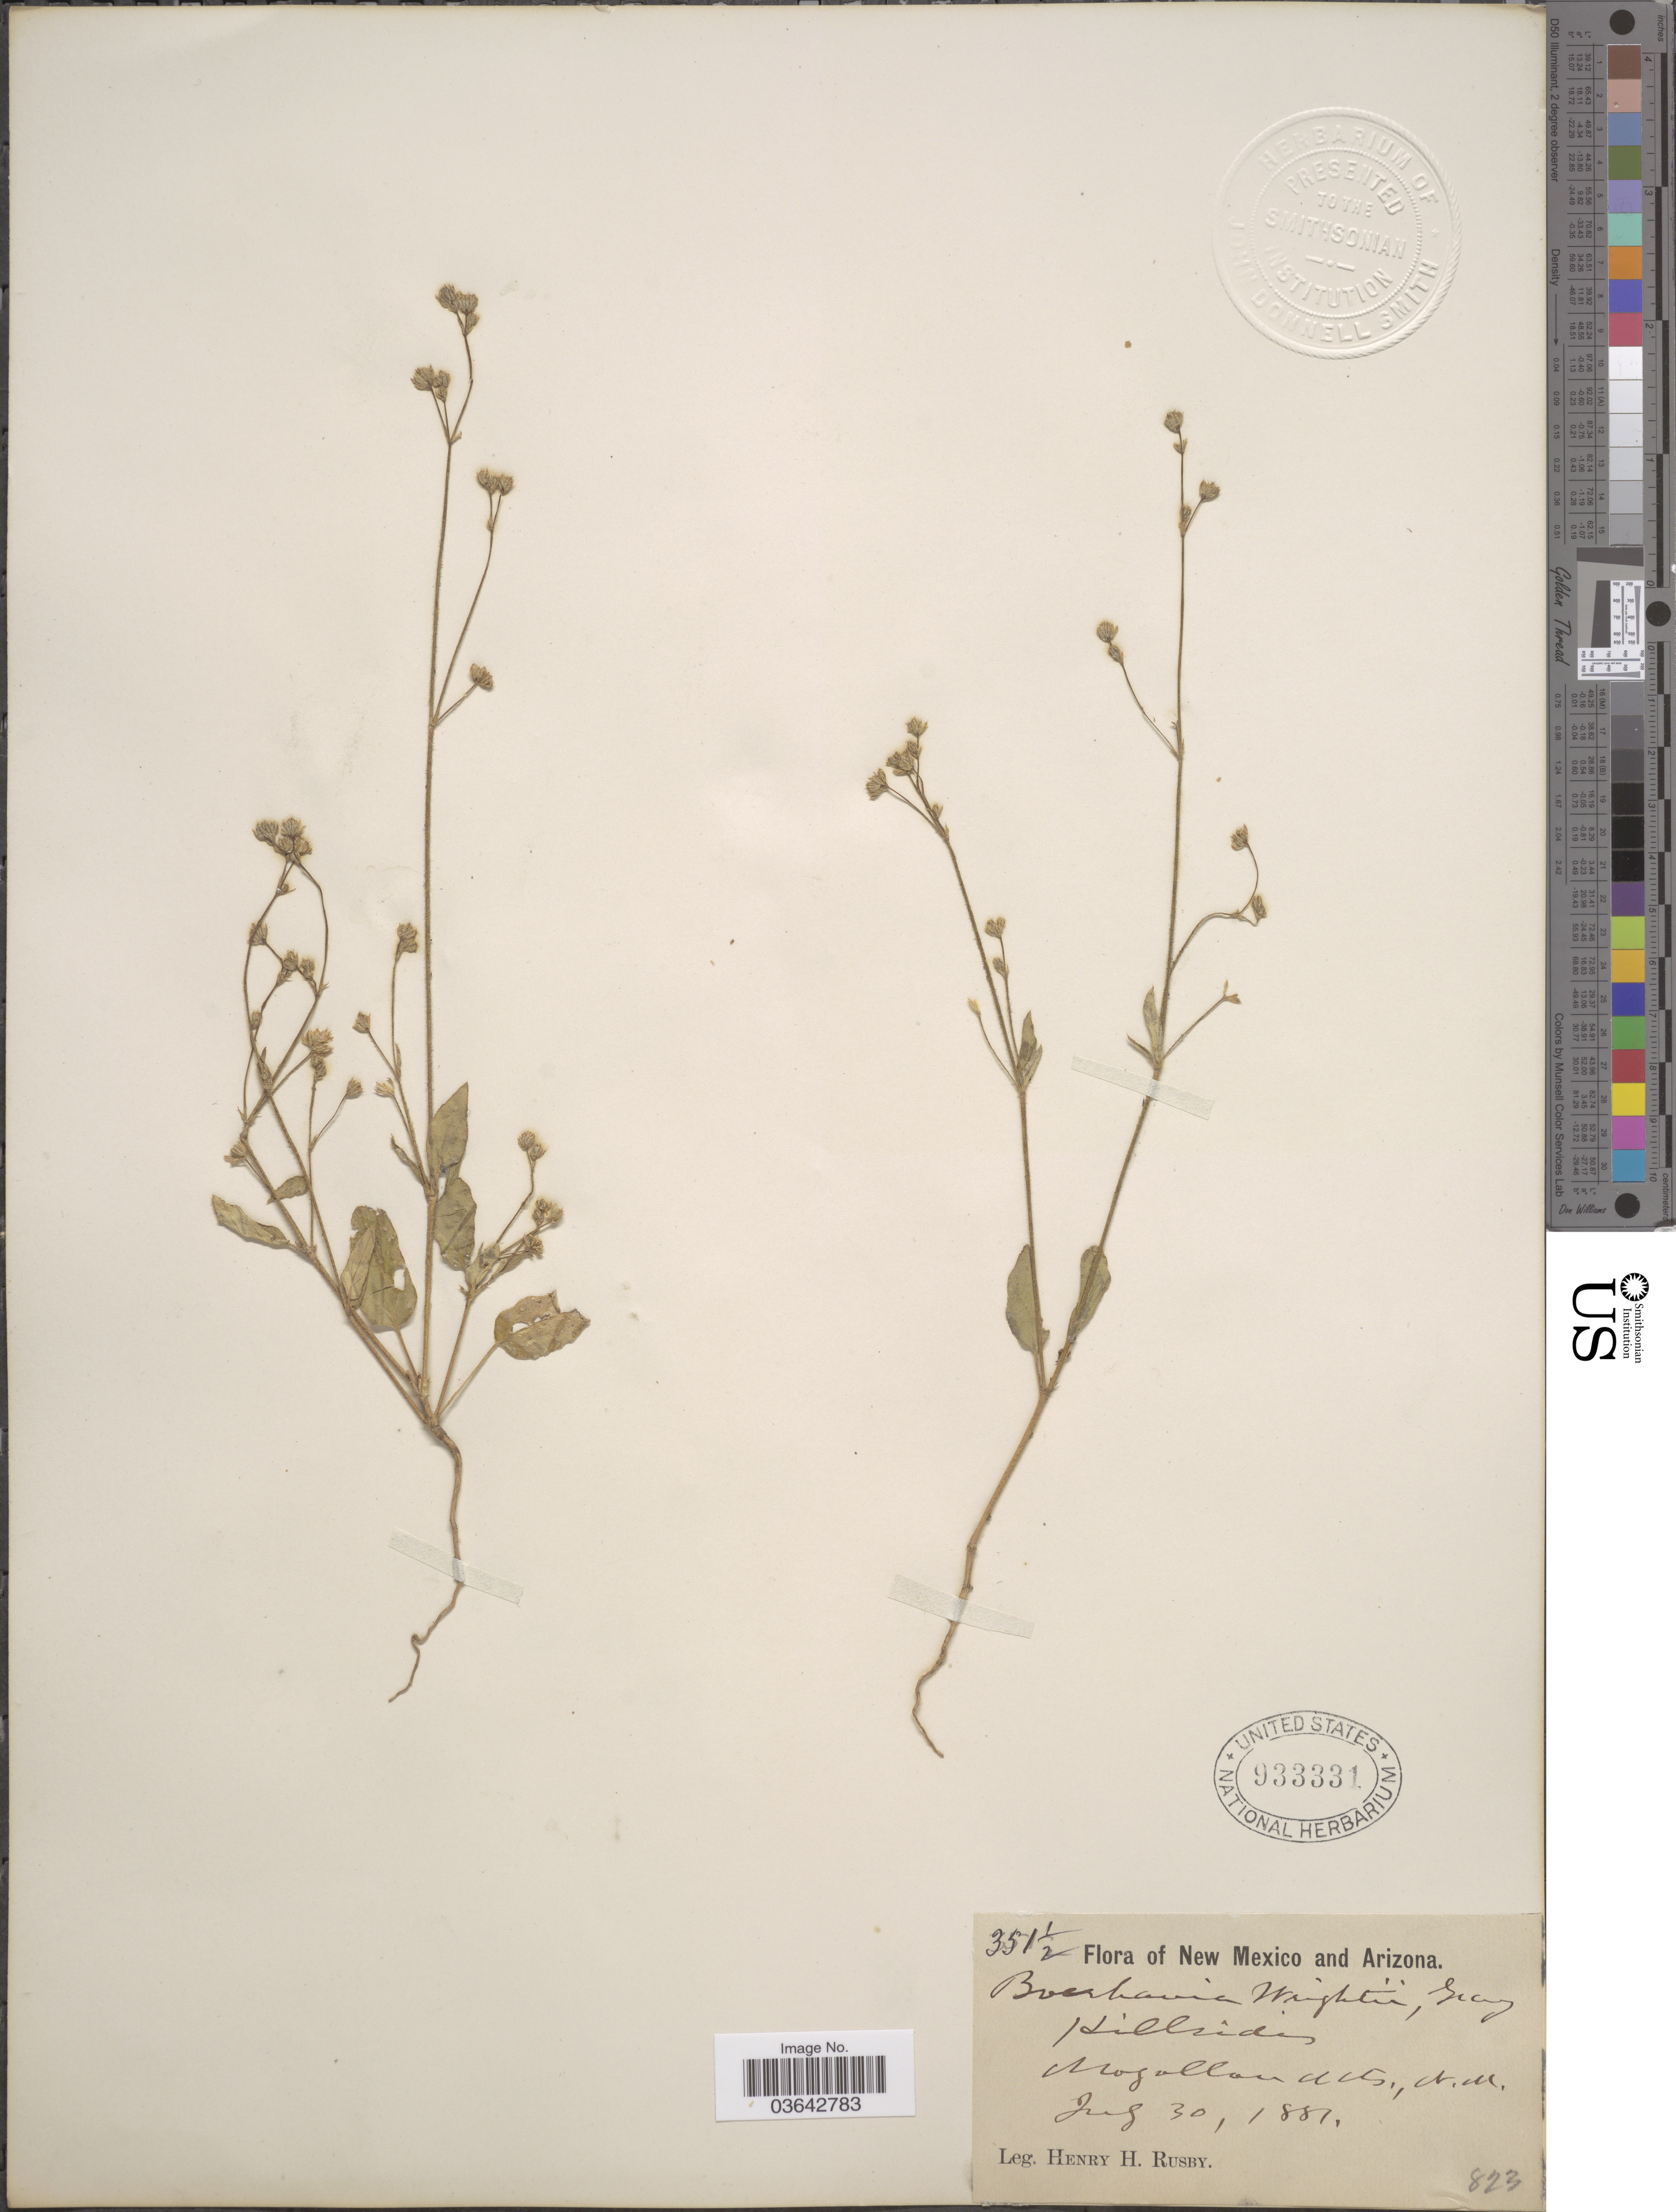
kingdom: Plantae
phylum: Tracheophyta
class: Magnoliopsida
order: Caryophyllales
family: Nyctaginaceae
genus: Boerhavia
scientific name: Boerhavia wrightii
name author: A. Gray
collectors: H. H. Rusby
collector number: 351½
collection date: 1881-07-30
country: United States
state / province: Arizona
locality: Hillsides. Mogollon Mts.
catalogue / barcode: US 933331